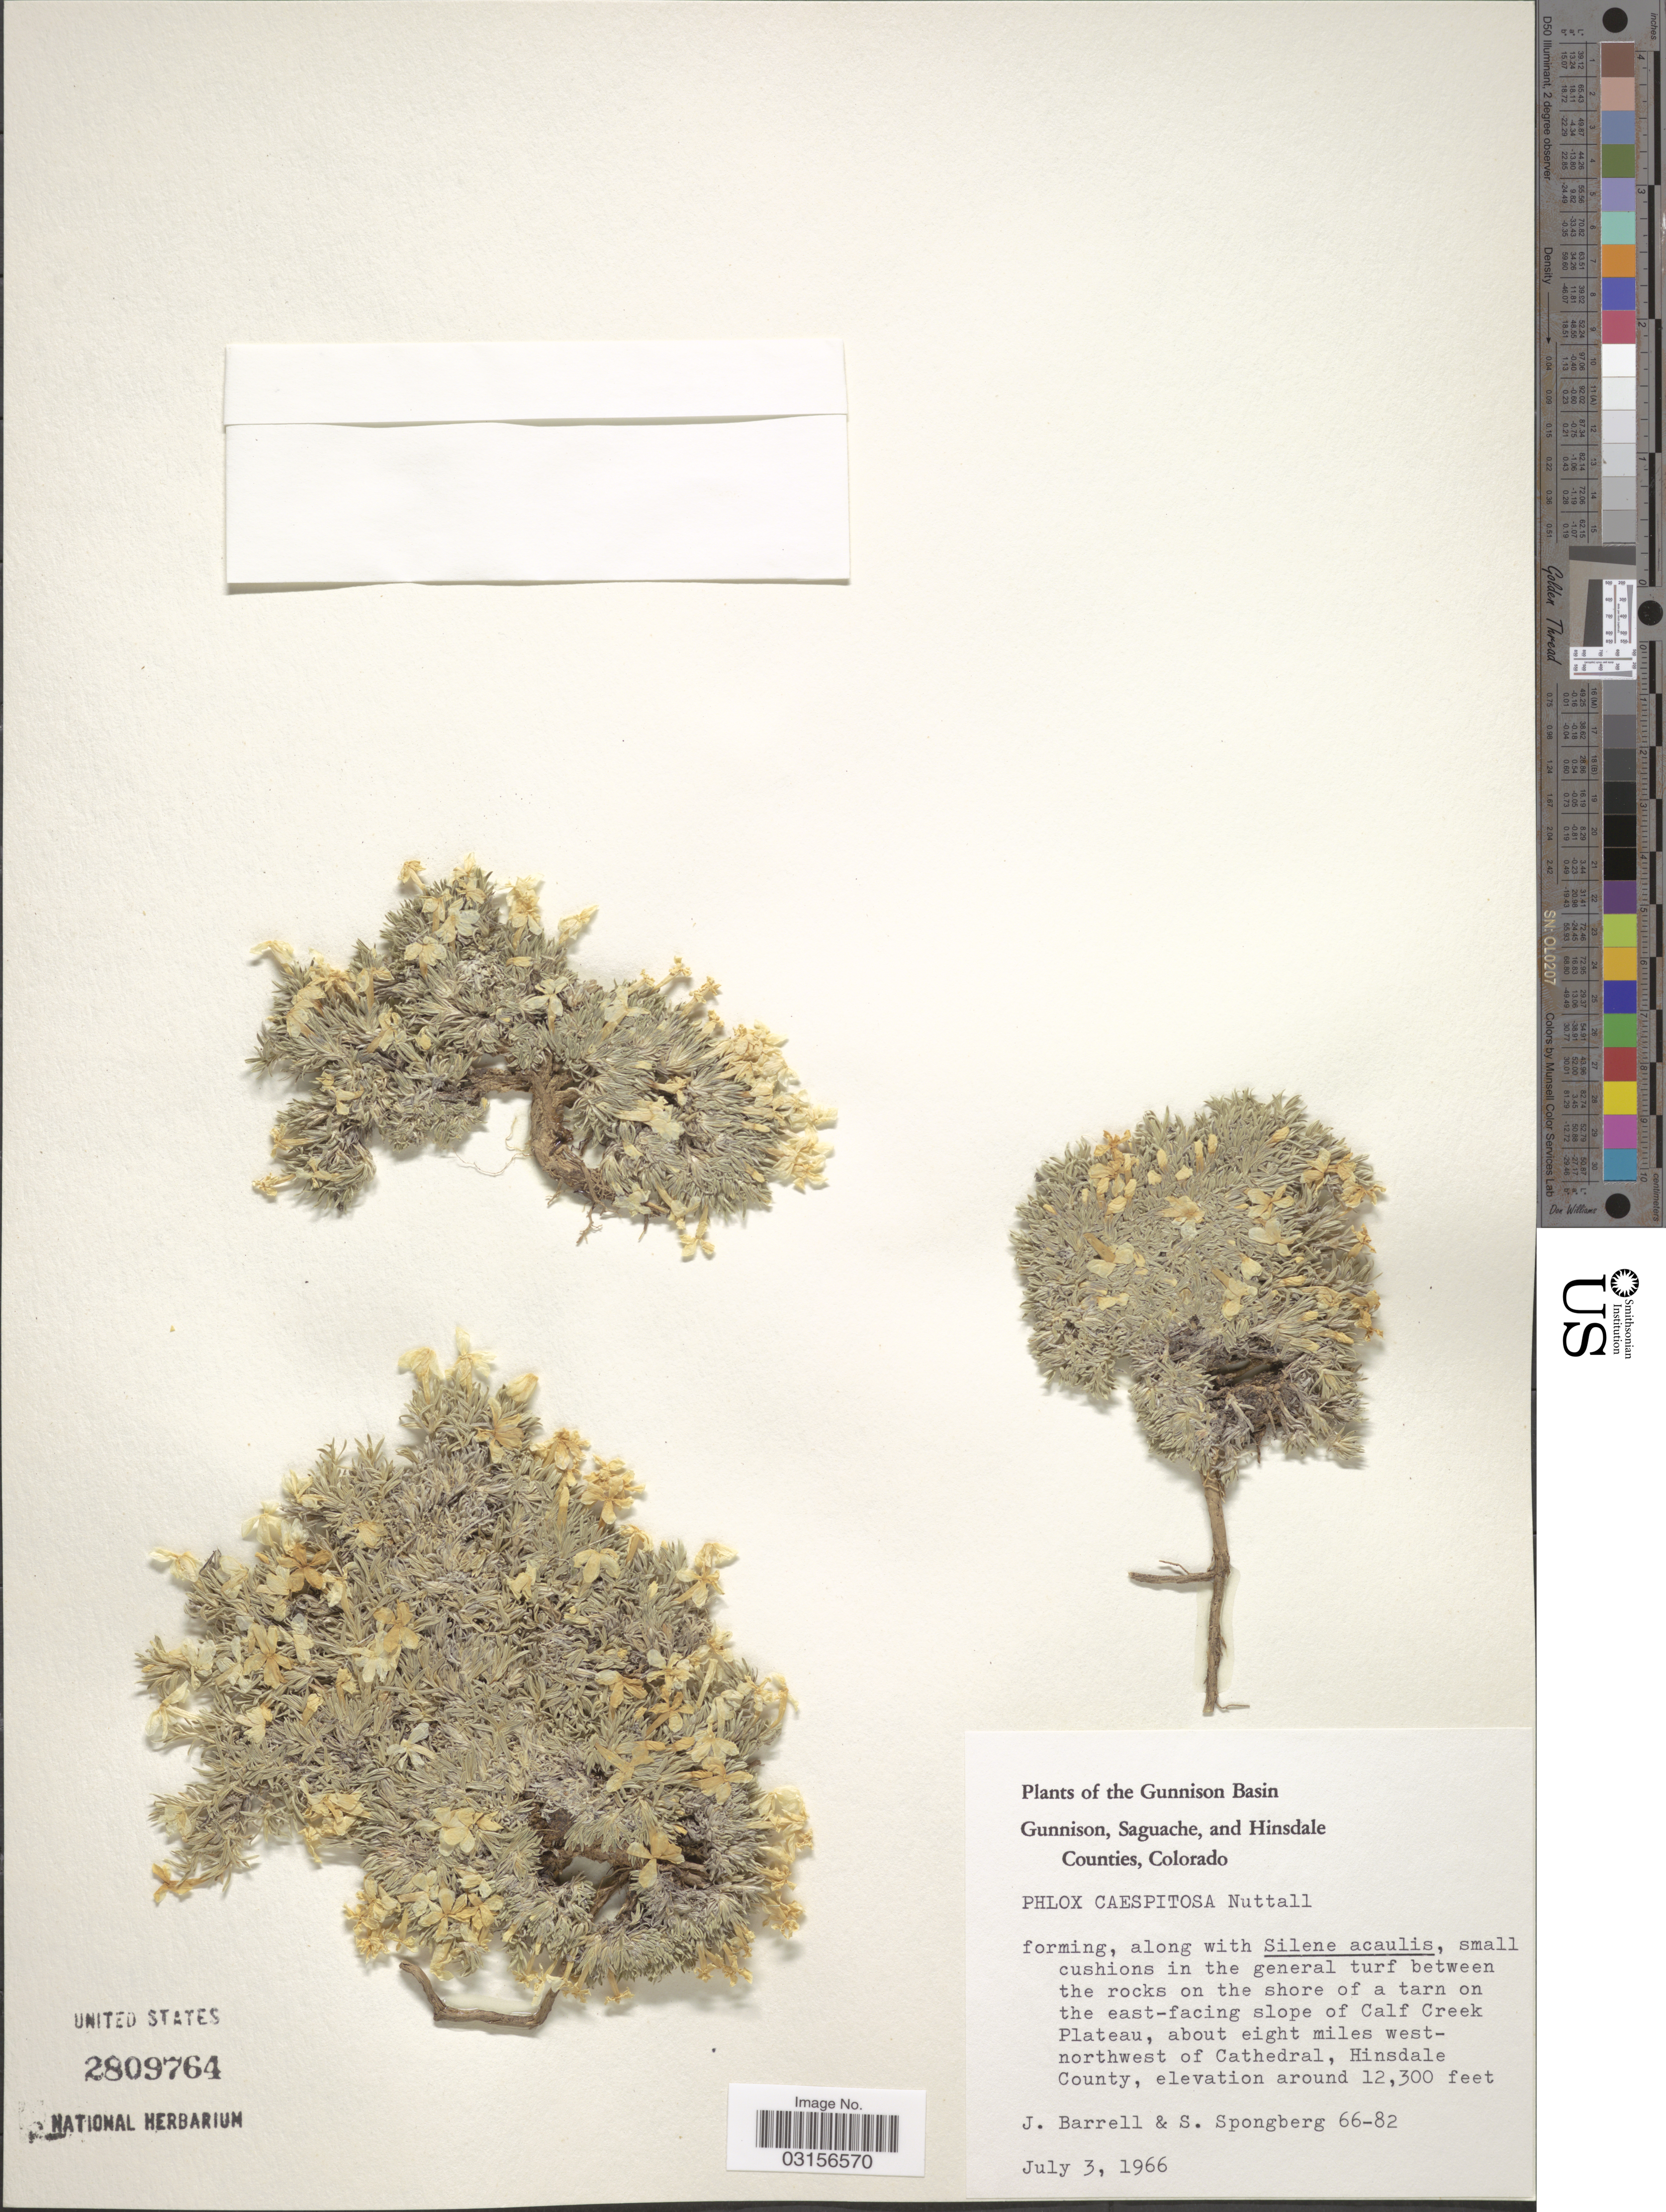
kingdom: Plantae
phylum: Tracheophyta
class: Magnoliopsida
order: Ericales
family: Polemoniaceae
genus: Phlox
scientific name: Phlox condensata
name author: (A. Gray) E.E. Nelson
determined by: Mayfield, M. H.; Ferguson, C. J.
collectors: J. Barrell & S. A.Spongberg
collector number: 66-82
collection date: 1966-07-03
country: United States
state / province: Colorado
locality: Gunnison Basin. Between the rocks on the shore of a tarn on the east-facing slope of Calf Creek Plateau, about eight miles west-northwest of Cathedral, Hinsdale County.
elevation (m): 3749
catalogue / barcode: US 2809764